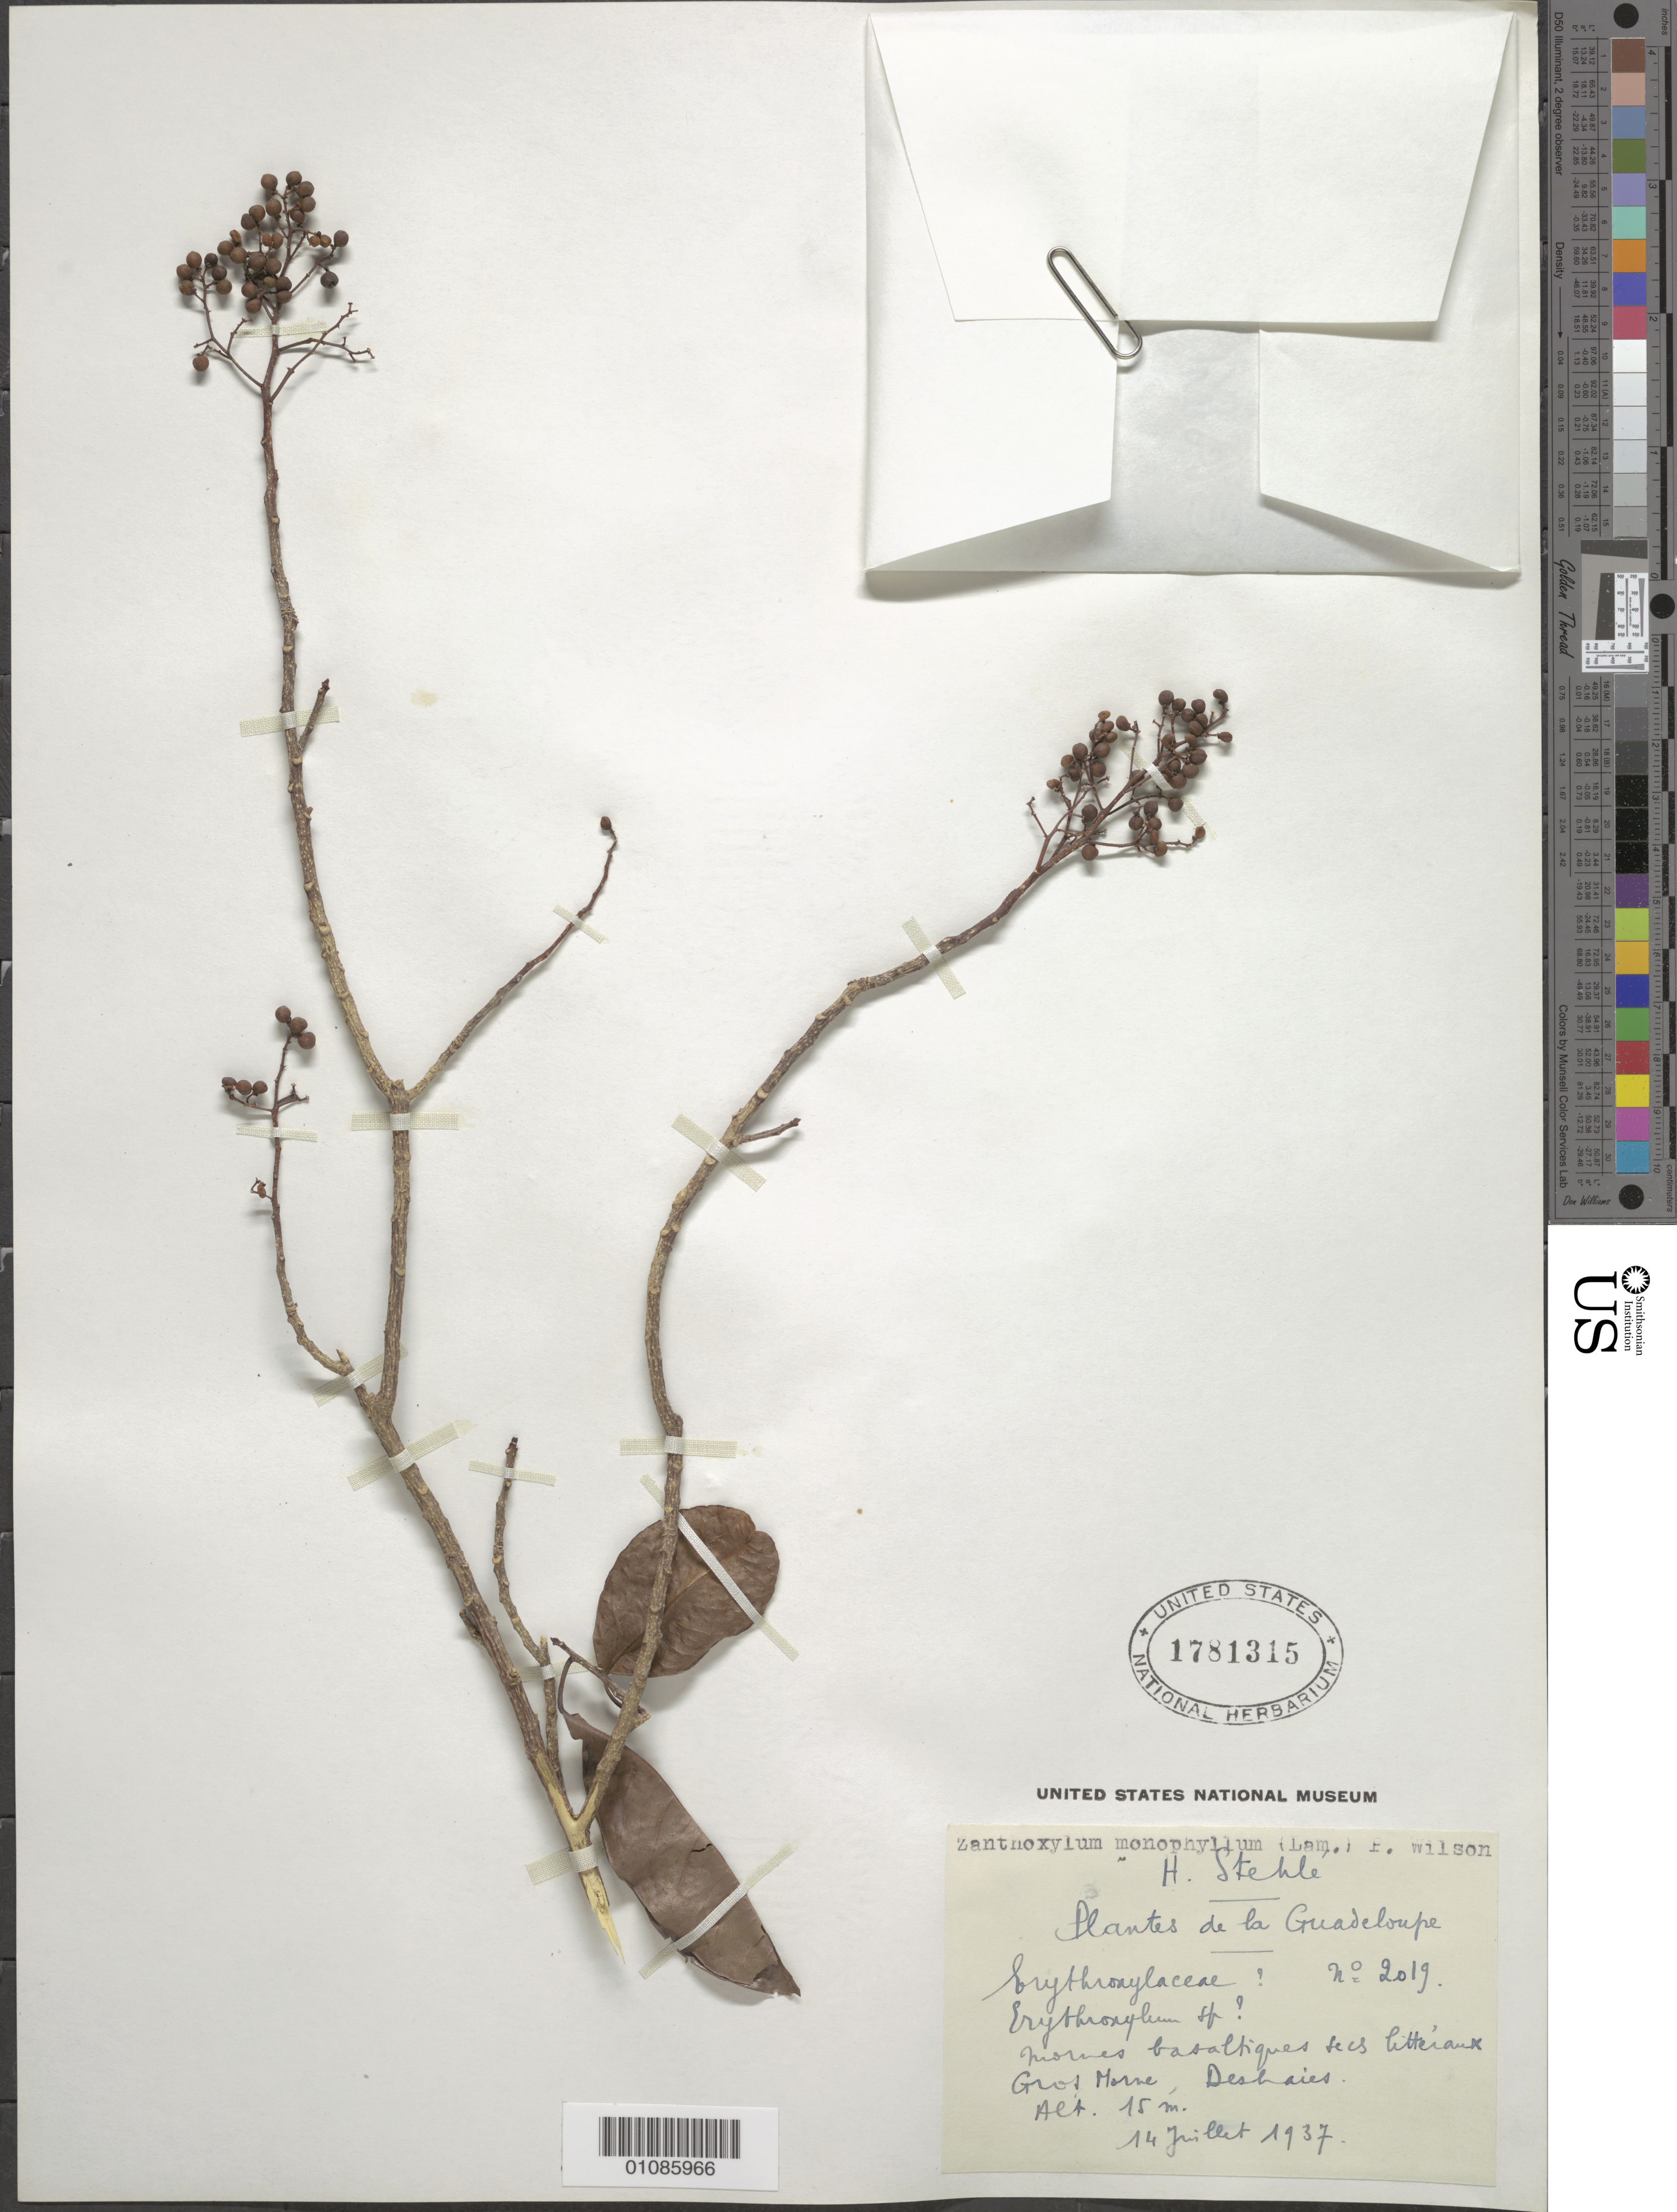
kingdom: Plantae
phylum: Tracheophyta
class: Magnoliopsida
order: Sapindales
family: Rutaceae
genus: Zanthoxylum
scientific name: Zanthoxylum monophyllum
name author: (Lam.) P. Wilson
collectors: H. Stehlé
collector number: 2019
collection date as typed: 14 Jul 1937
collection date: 1937-07-14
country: Guadeloupe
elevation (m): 15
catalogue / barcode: US 1781315